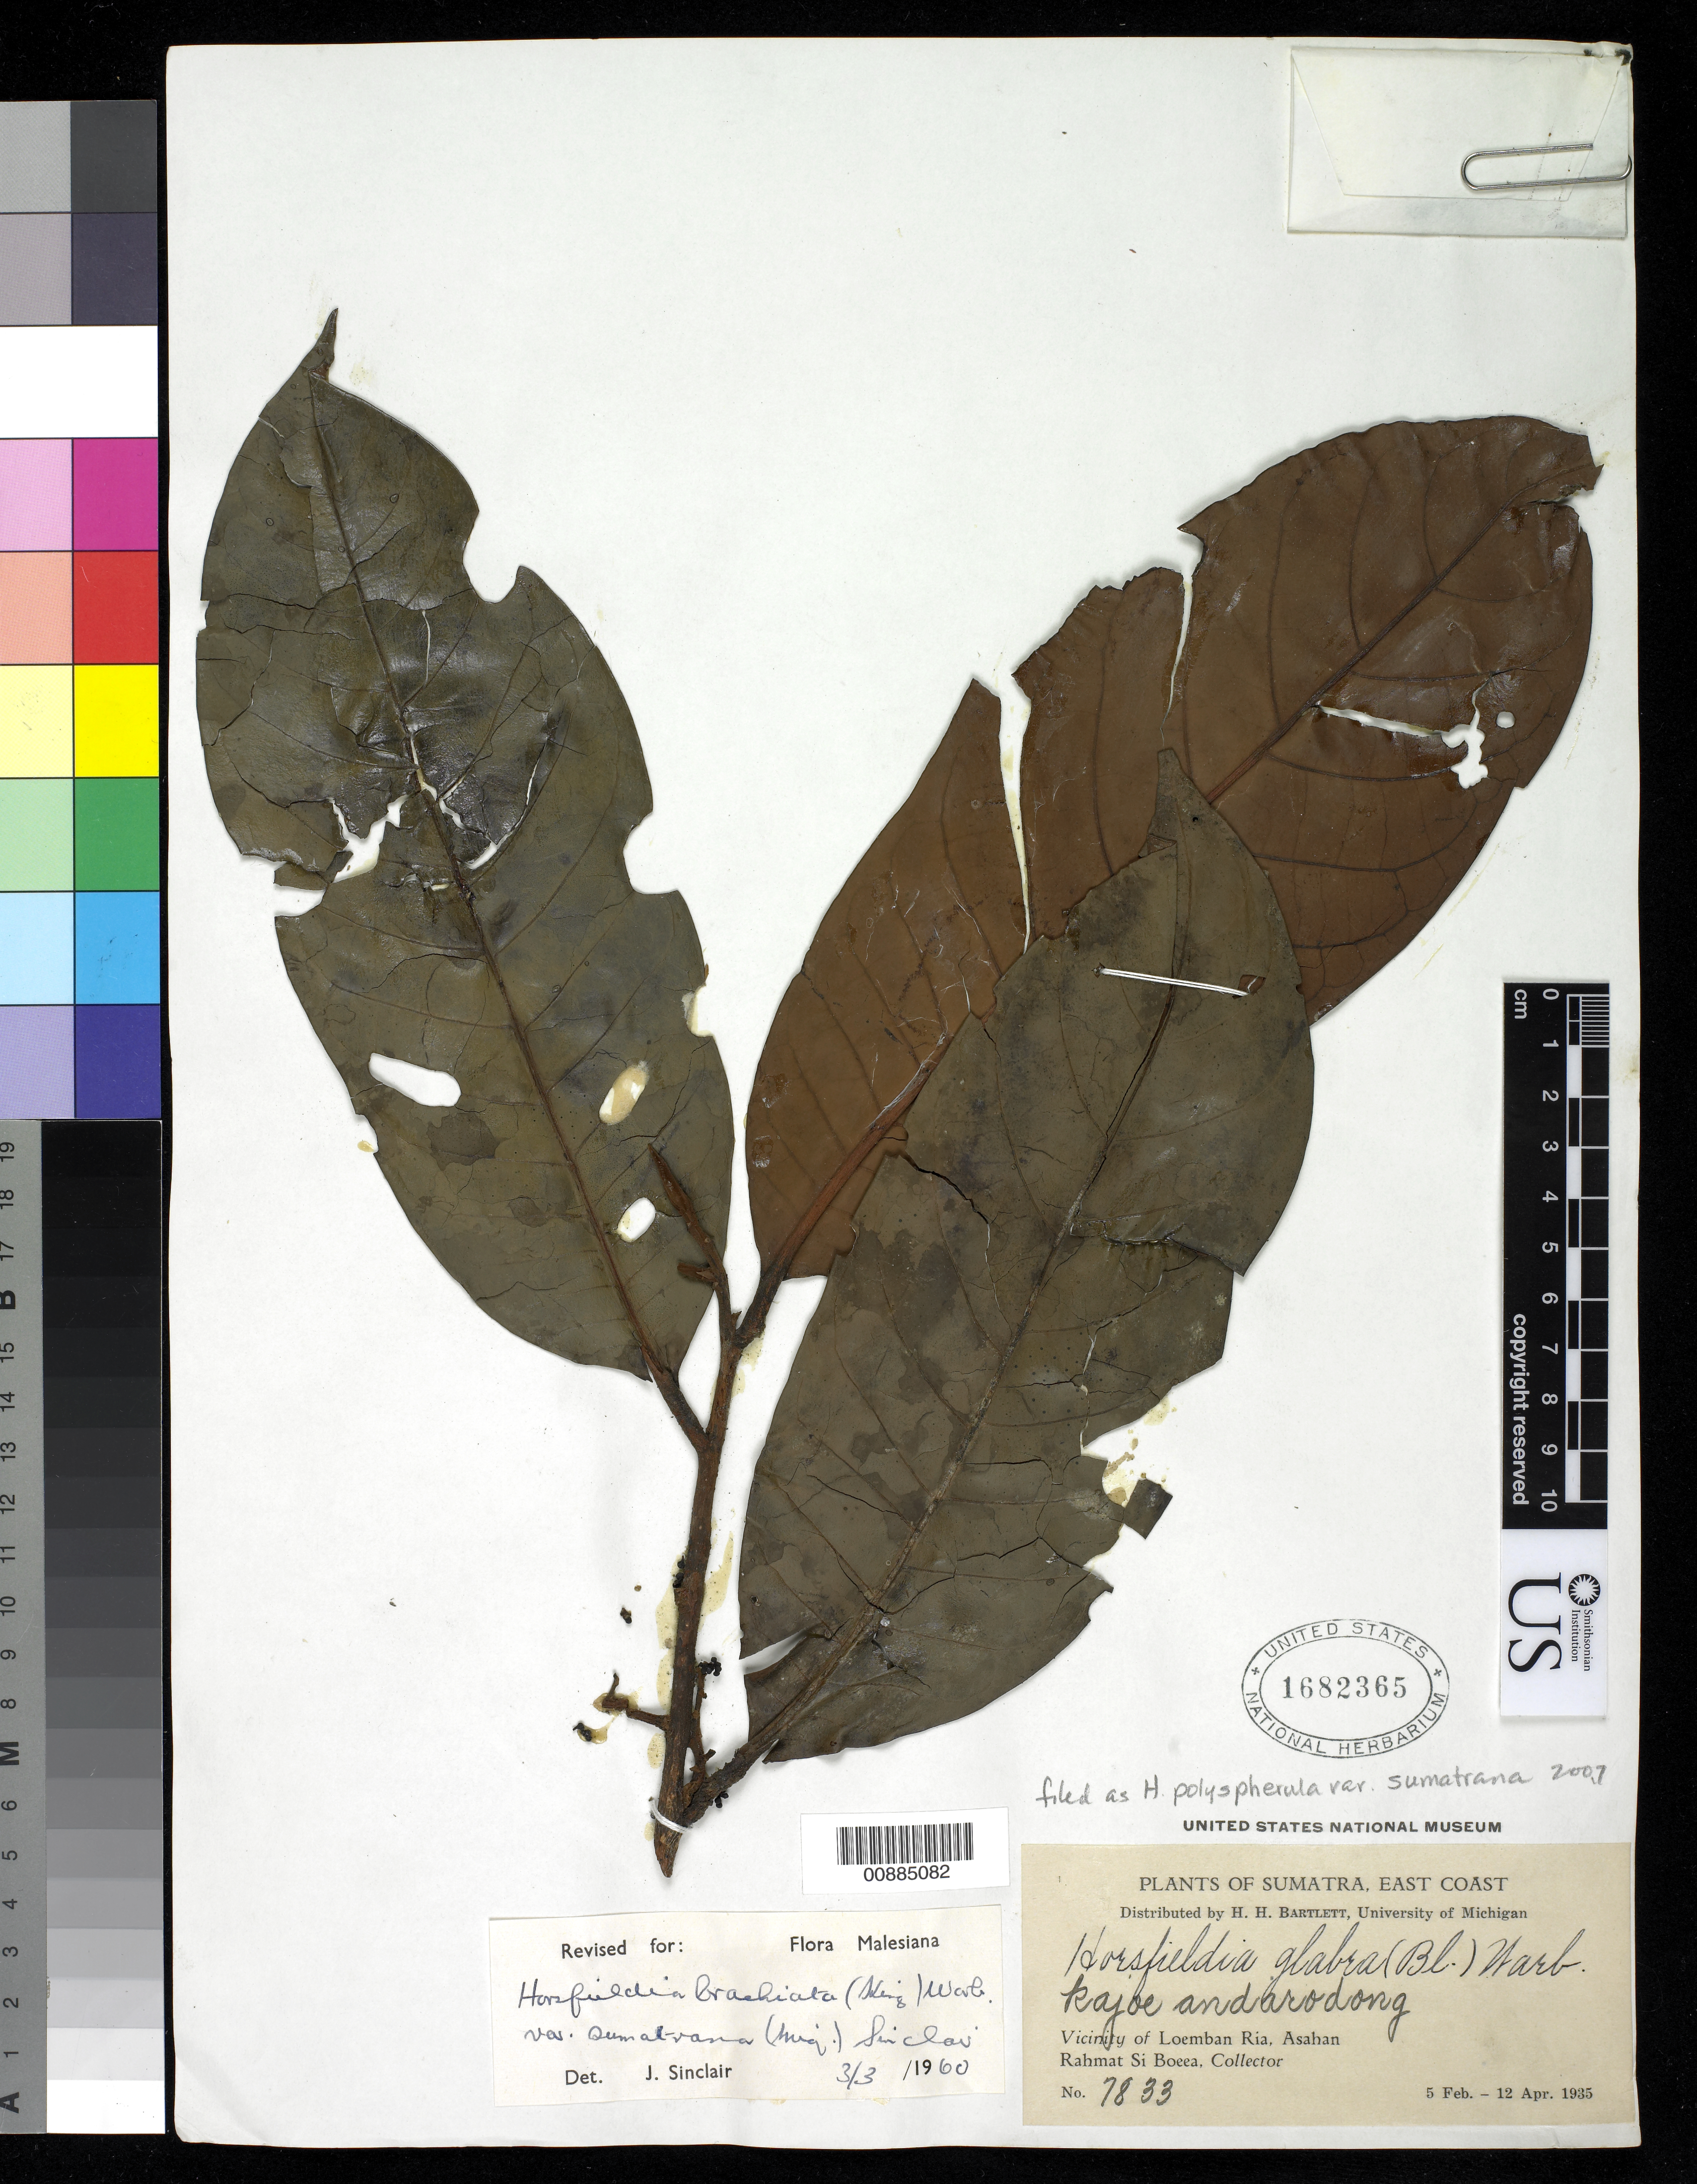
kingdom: Plantae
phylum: Tracheophyta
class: Magnoliopsida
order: Magnoliales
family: Myristicaceae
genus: Horsfieldia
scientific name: Horsfieldia polyspherula var. sumatrana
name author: (Miq.) W.J. de Wilde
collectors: Rahmat Si Boeea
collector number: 7833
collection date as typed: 05 Feb 1935 to 12 Apr 1935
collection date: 1935-02-05/1935-04-12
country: Indonesia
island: Sumatra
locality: Vicinity of Loemban Ria, Asahan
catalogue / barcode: US 1682365